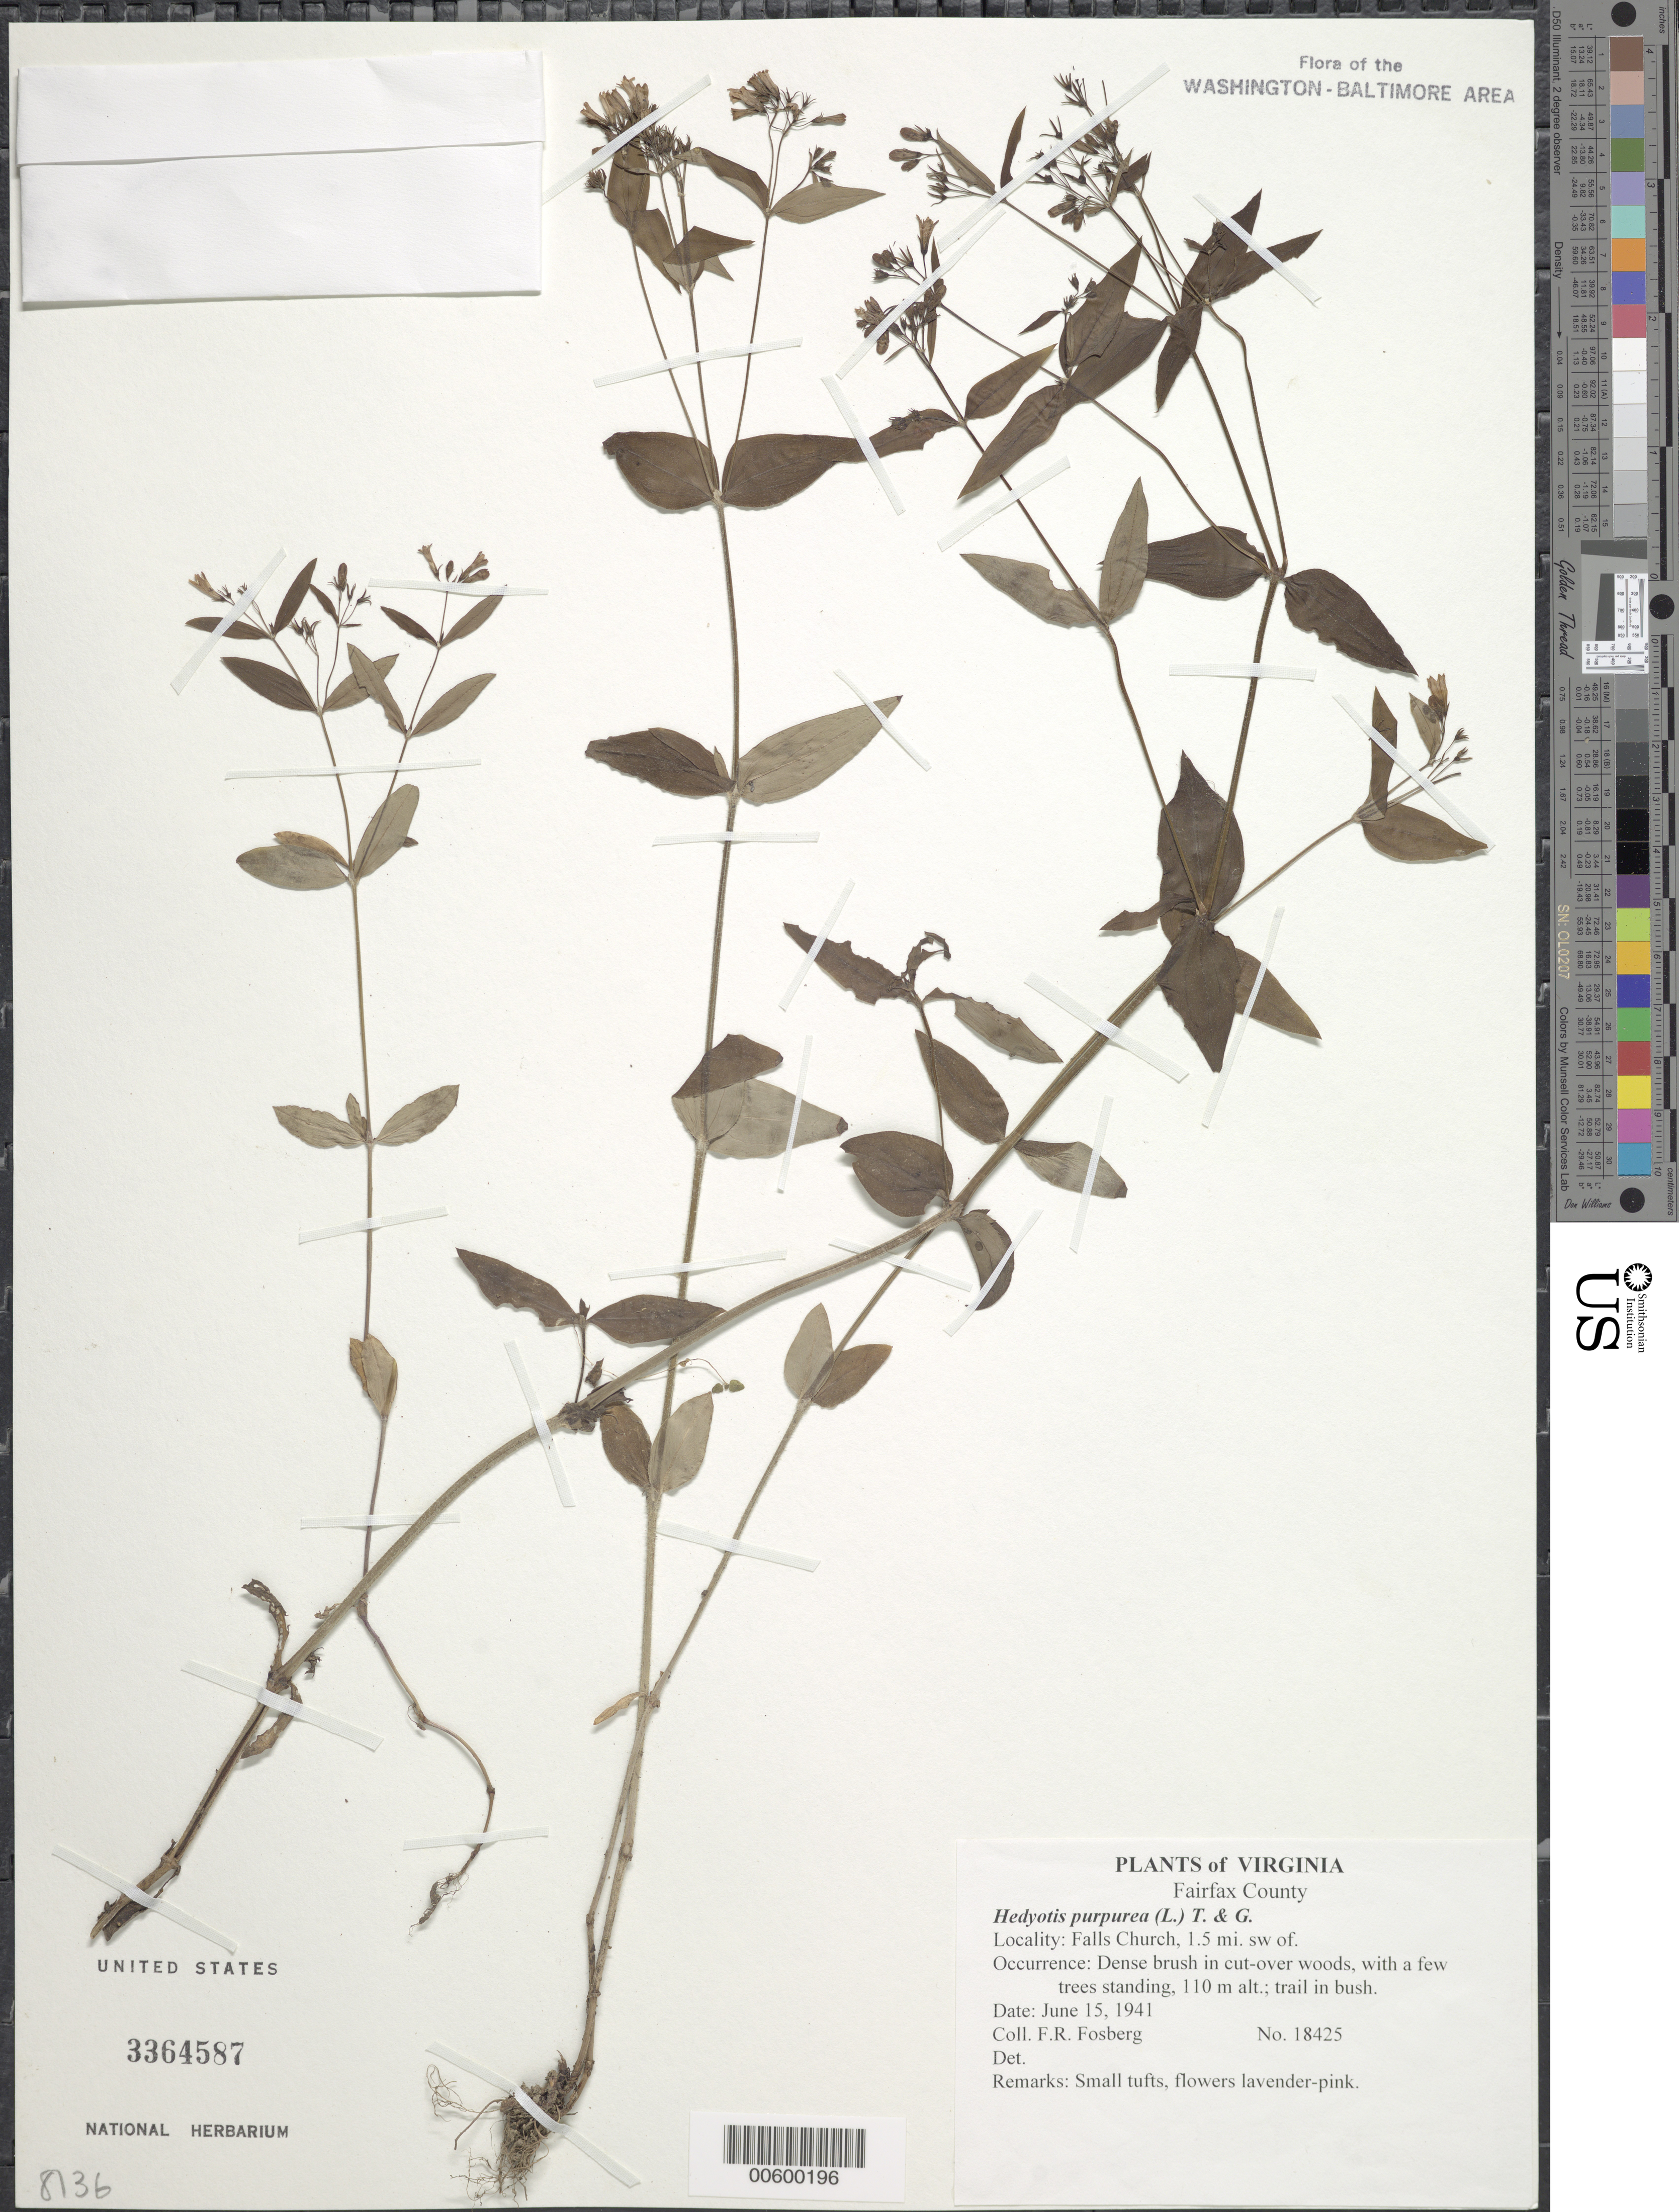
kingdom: Plantae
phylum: Tracheophyta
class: Magnoliopsida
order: Gentianales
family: Rubiaceae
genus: Houstonia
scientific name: Houstonia purpurea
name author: L.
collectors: F. R. Fosberg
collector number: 18425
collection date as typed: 15 Jun 1941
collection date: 1941-06-15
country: United States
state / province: Virginia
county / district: Fairfax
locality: Falls Church, 1.5 mi. SW of.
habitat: Dense brush in cut-over woods, with a few trees standing, 110 m alt.; trail in bush.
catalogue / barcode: US 3364587